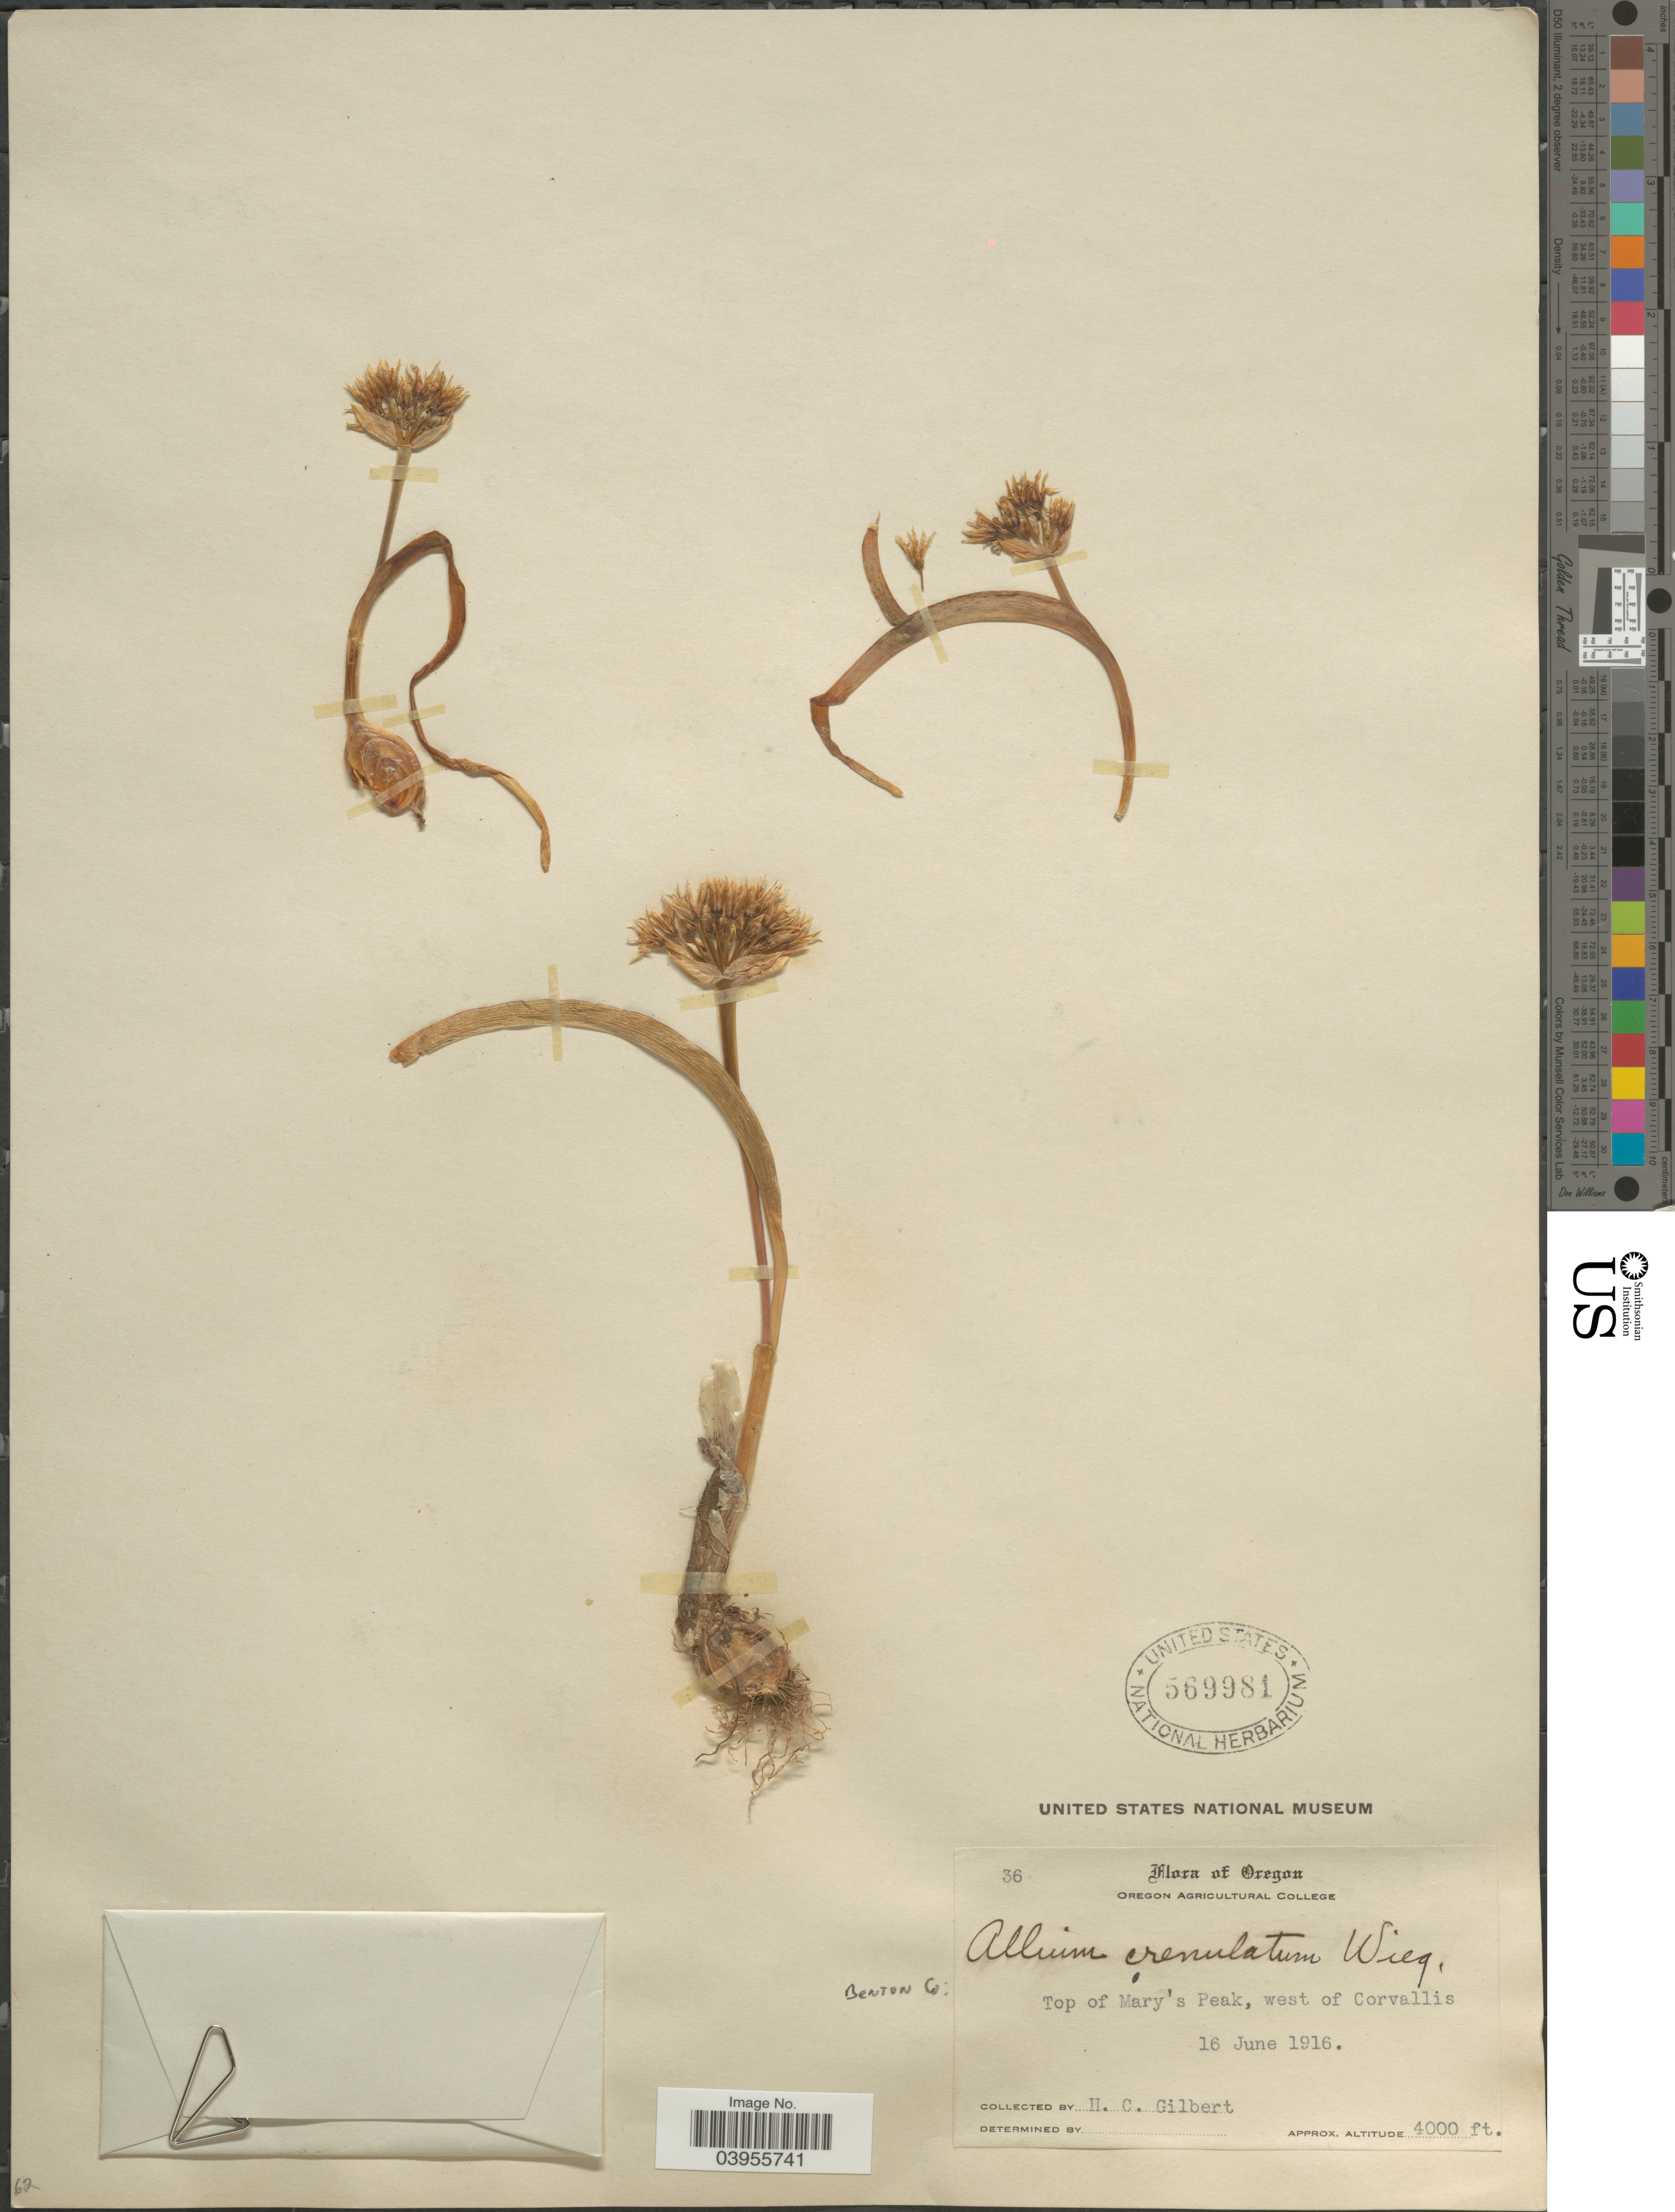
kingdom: Plantae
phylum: Tracheophyta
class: Liliopsida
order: Asparagales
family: Amaryllidaceae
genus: Allium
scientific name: Allium crenulatum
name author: Wiegand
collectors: H. Gilbert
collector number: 36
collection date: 1916-06-16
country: United States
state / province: Oregon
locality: Top of Mary's Peak, west of Corvallis.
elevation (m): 1219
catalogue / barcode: US 569981